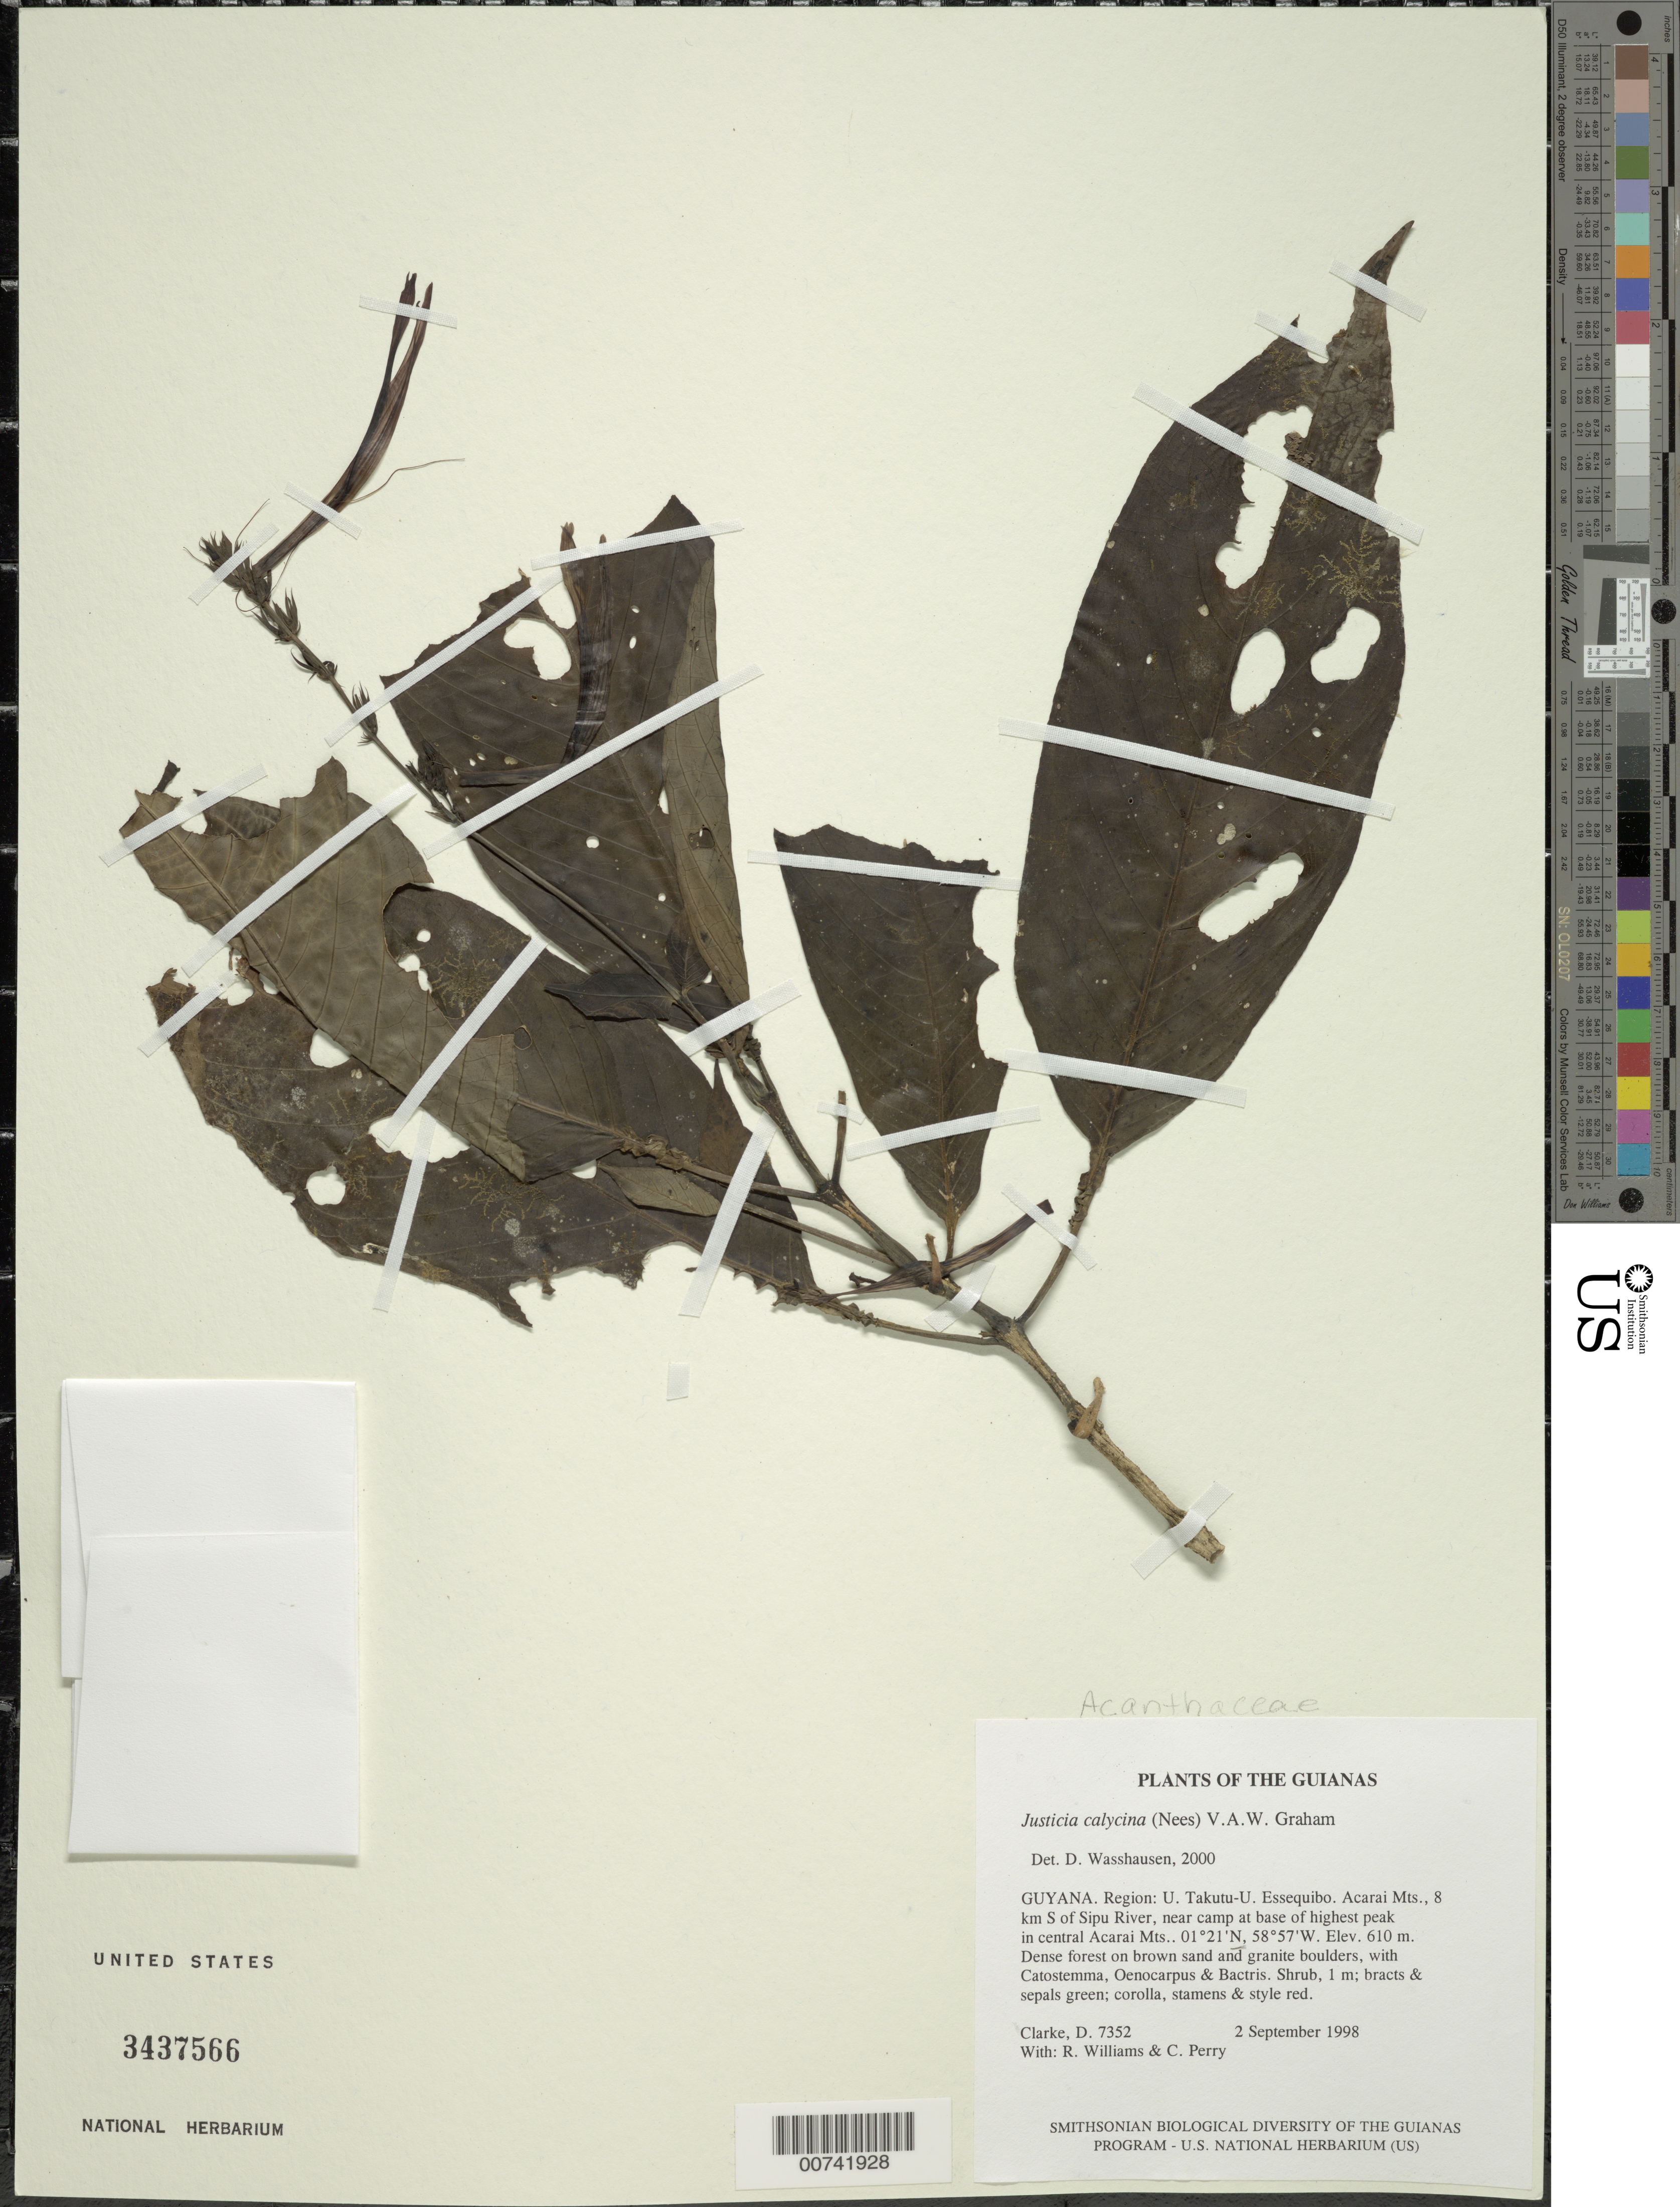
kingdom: Plantae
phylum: Tracheophyta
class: Magnoliopsida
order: Lamiales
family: Acanthaceae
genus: Justicia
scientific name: Justicia calycina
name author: (Nees) V.A.W. Graham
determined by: Wasshausen, Dieter C., (BOT), Smithsonian Institution - National Museum of Natural History (UNITED STATES)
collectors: H. D. Clarke, R. Williams & C. Perry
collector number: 7352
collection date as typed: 2 September 1998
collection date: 1998-09-02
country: Guyana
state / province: U. Takutu-U. Essequibo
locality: Acarai Mts., 8 km S of Sipu River, near camp at base of highest peak in central Acarai Mts.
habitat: Dense forest on brown sand and granite boulders, with Catostemma, Oenocarpus & Bactris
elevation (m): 610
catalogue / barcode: US 3437566